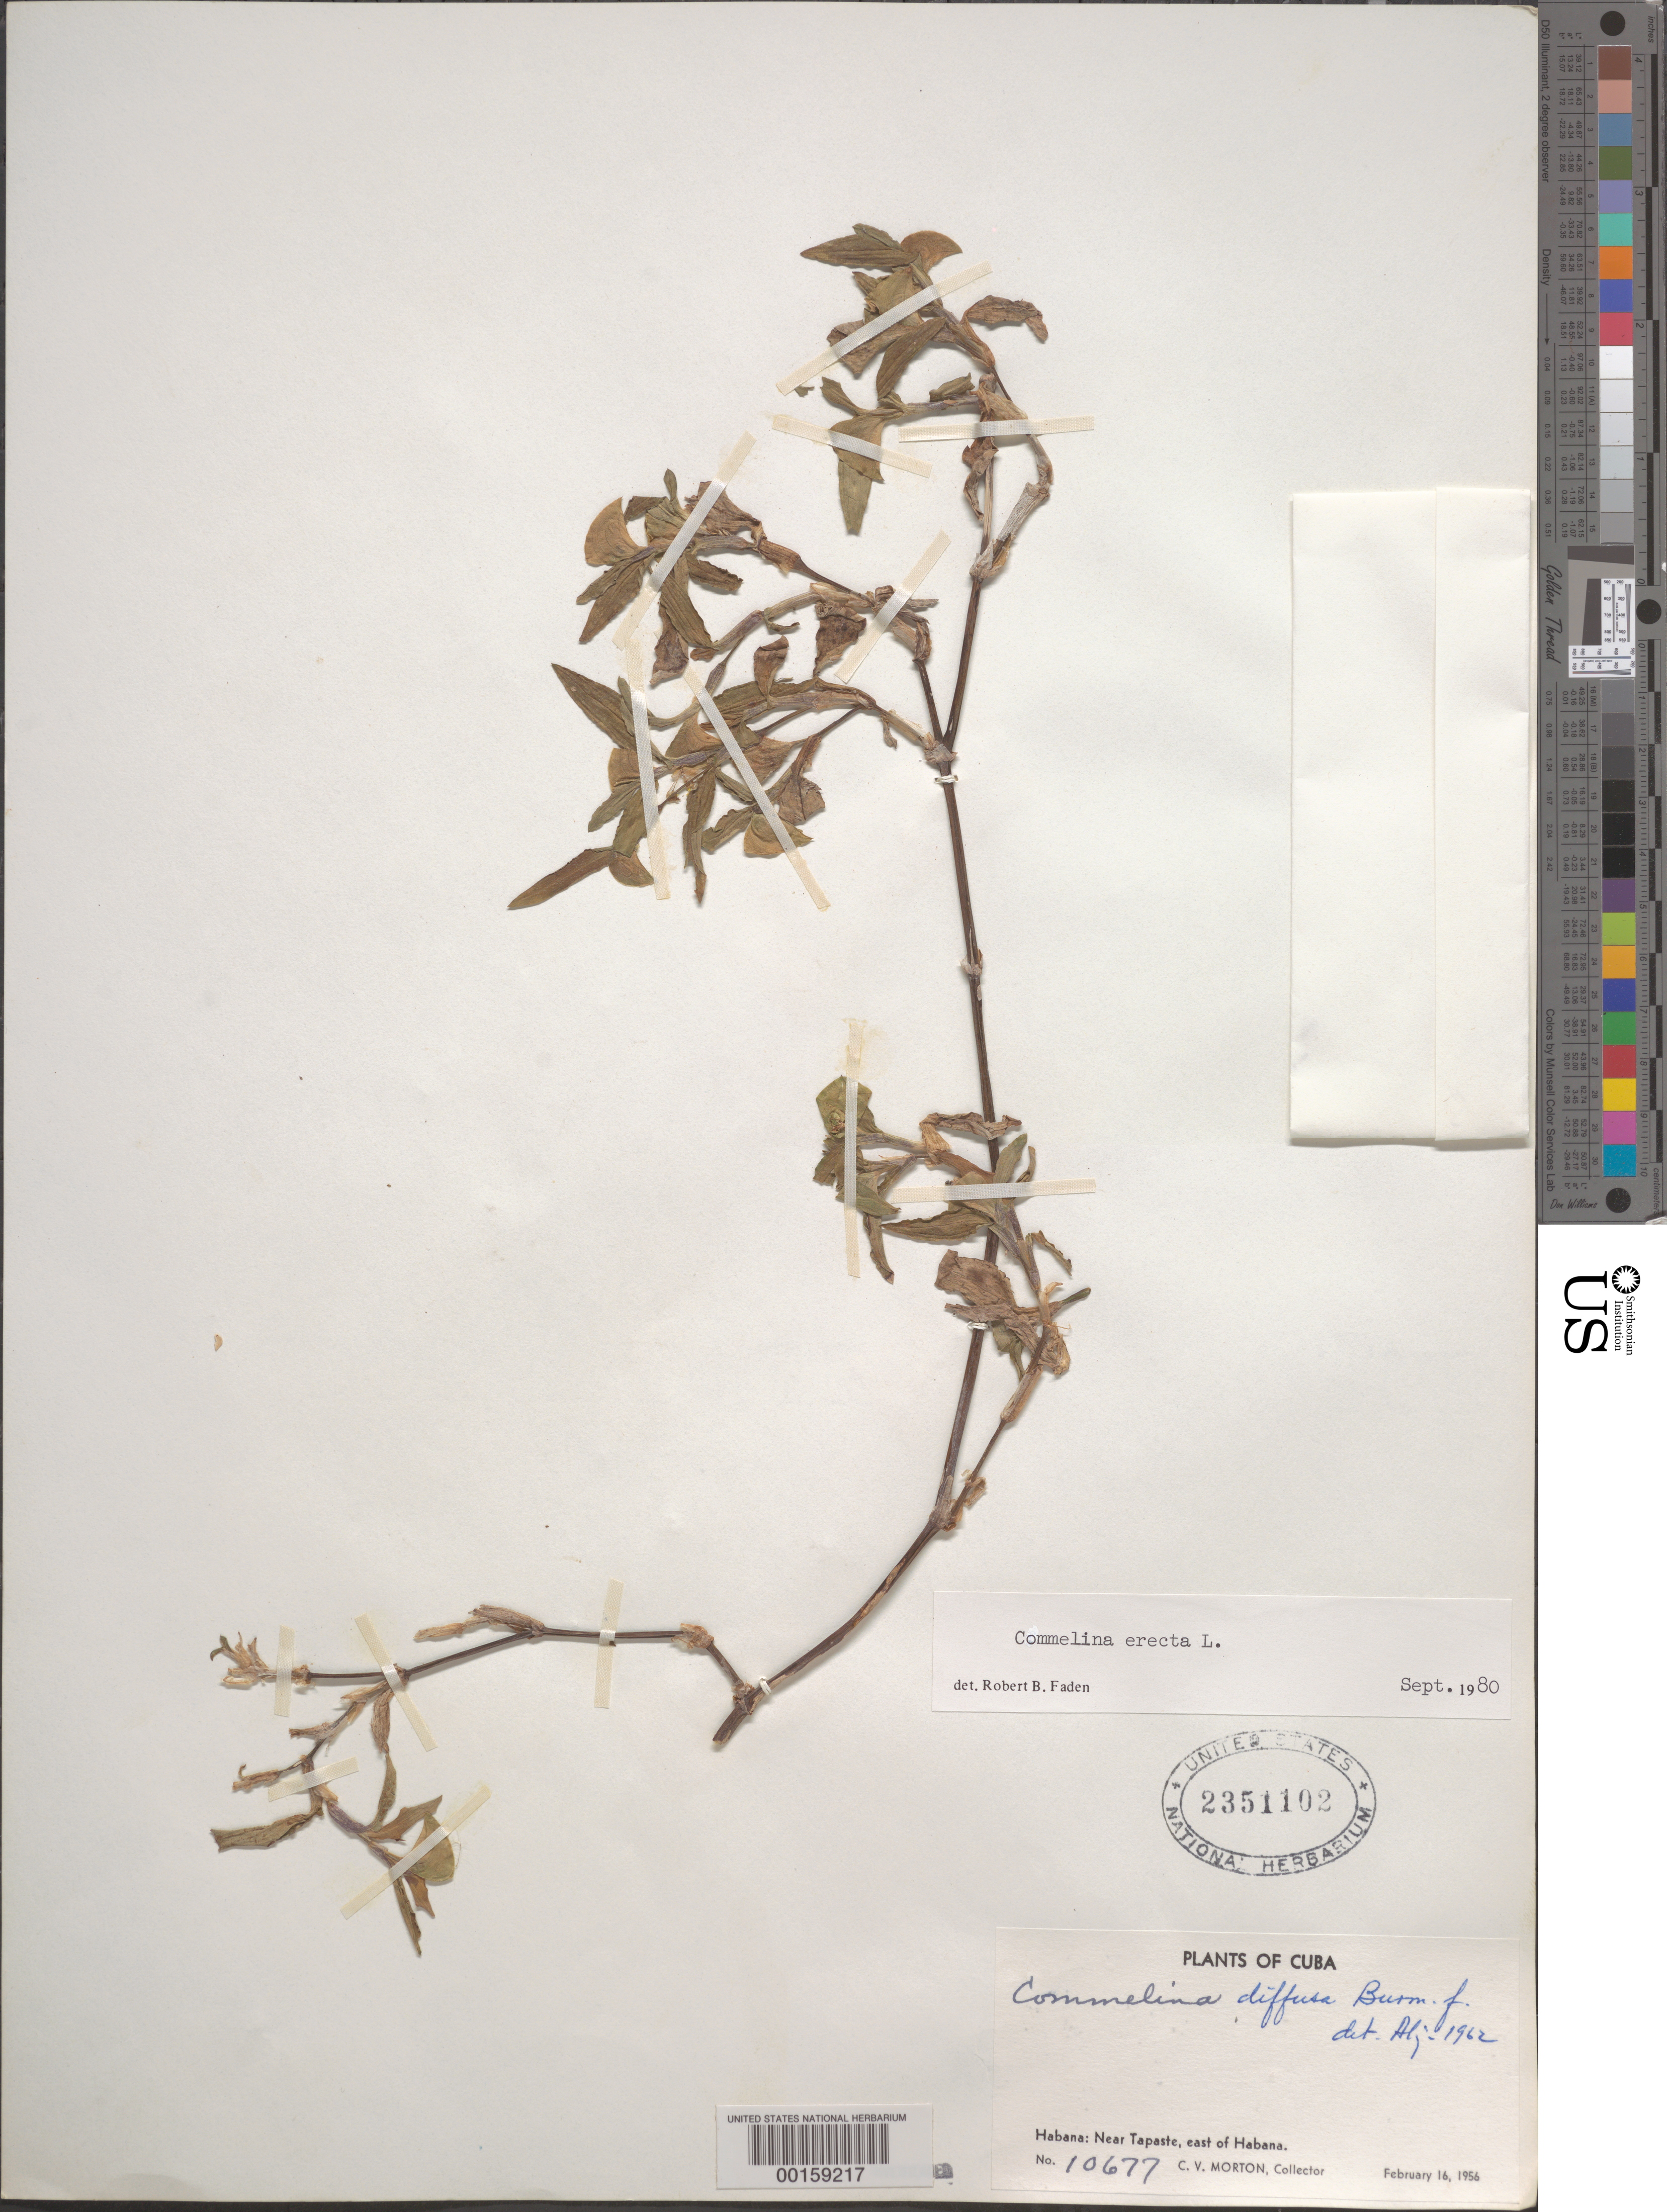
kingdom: Plantae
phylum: Tracheophyta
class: Liliopsida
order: Commelinales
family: Commelinaceae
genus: Commelina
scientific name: Commelina erecta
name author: L.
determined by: Faden, Robert B., (US), Smithsonian Institution - National Museum of Natural History (UNITED STATES)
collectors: C. V. Morton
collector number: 10677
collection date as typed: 16 Feb 1956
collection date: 1956-02-16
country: Cuba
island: Greater Antilles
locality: Tapaste; E of Habana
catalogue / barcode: US 2351102